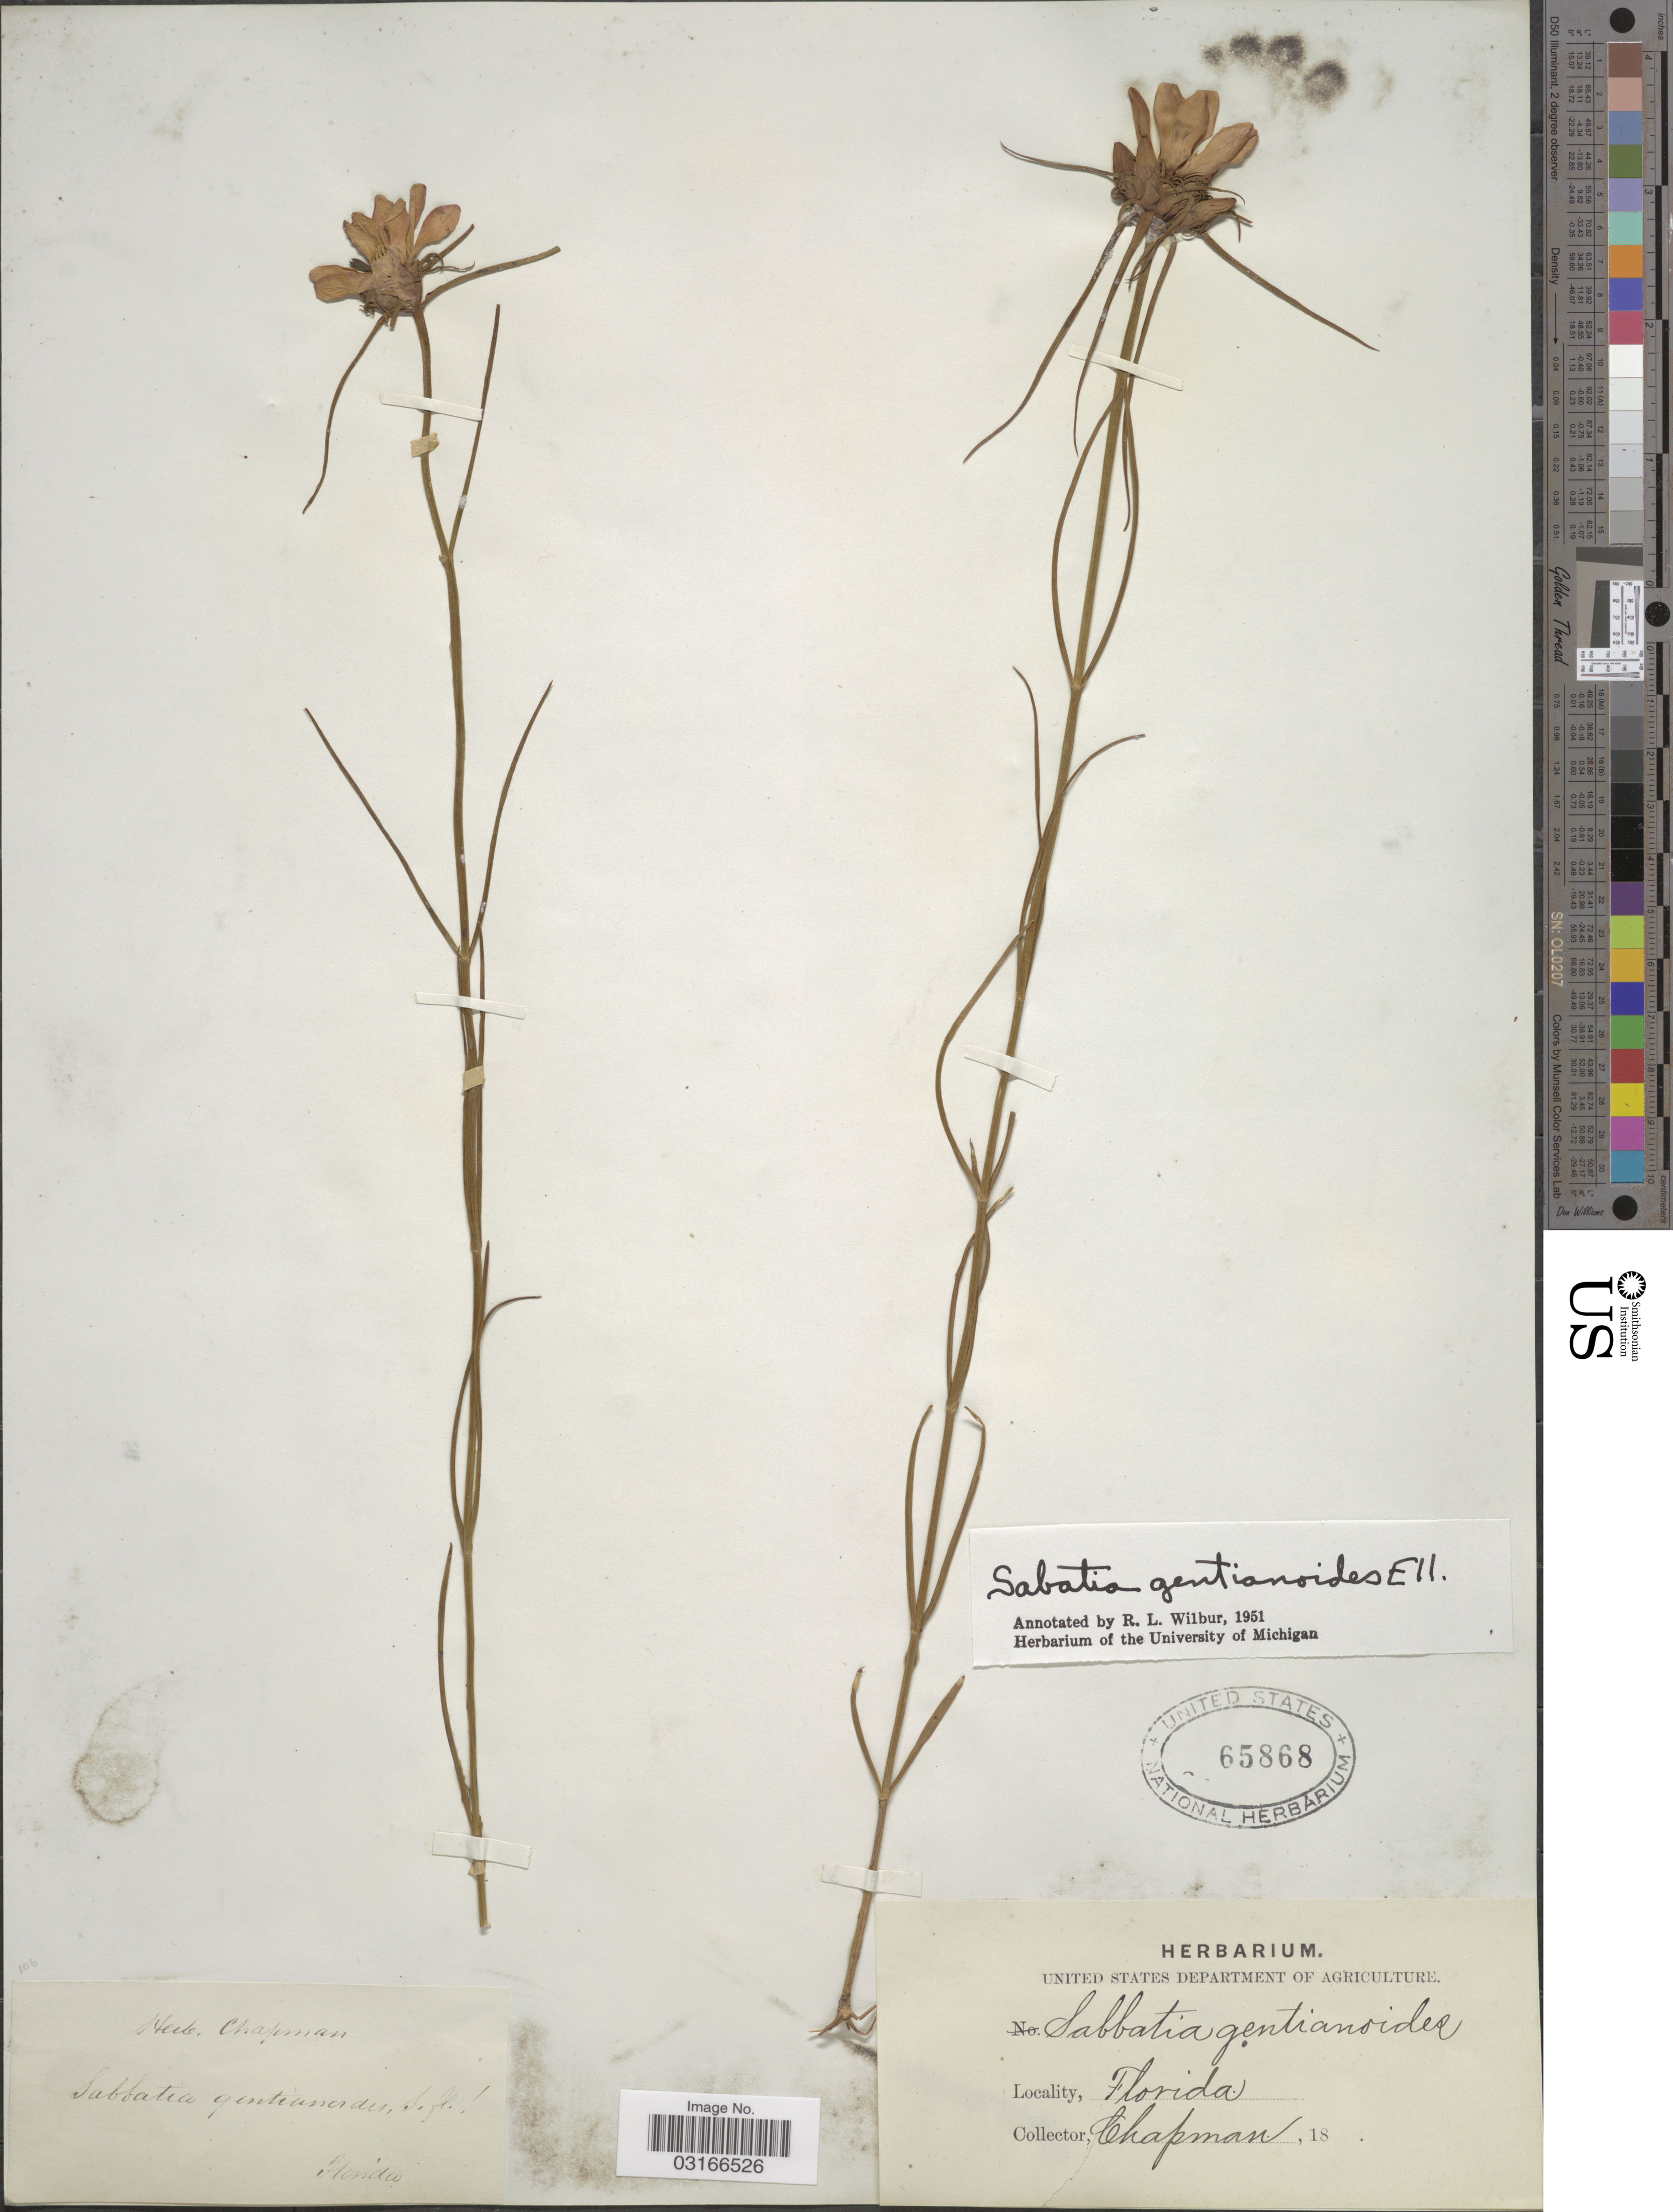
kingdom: Plantae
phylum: Tracheophyta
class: Magnoliopsida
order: Gentianales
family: Gentianaceae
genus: Sabatia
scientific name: Sabatia gentianoides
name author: Elliott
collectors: ex herb. Chapman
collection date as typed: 18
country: United States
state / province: Florida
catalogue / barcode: US 65868